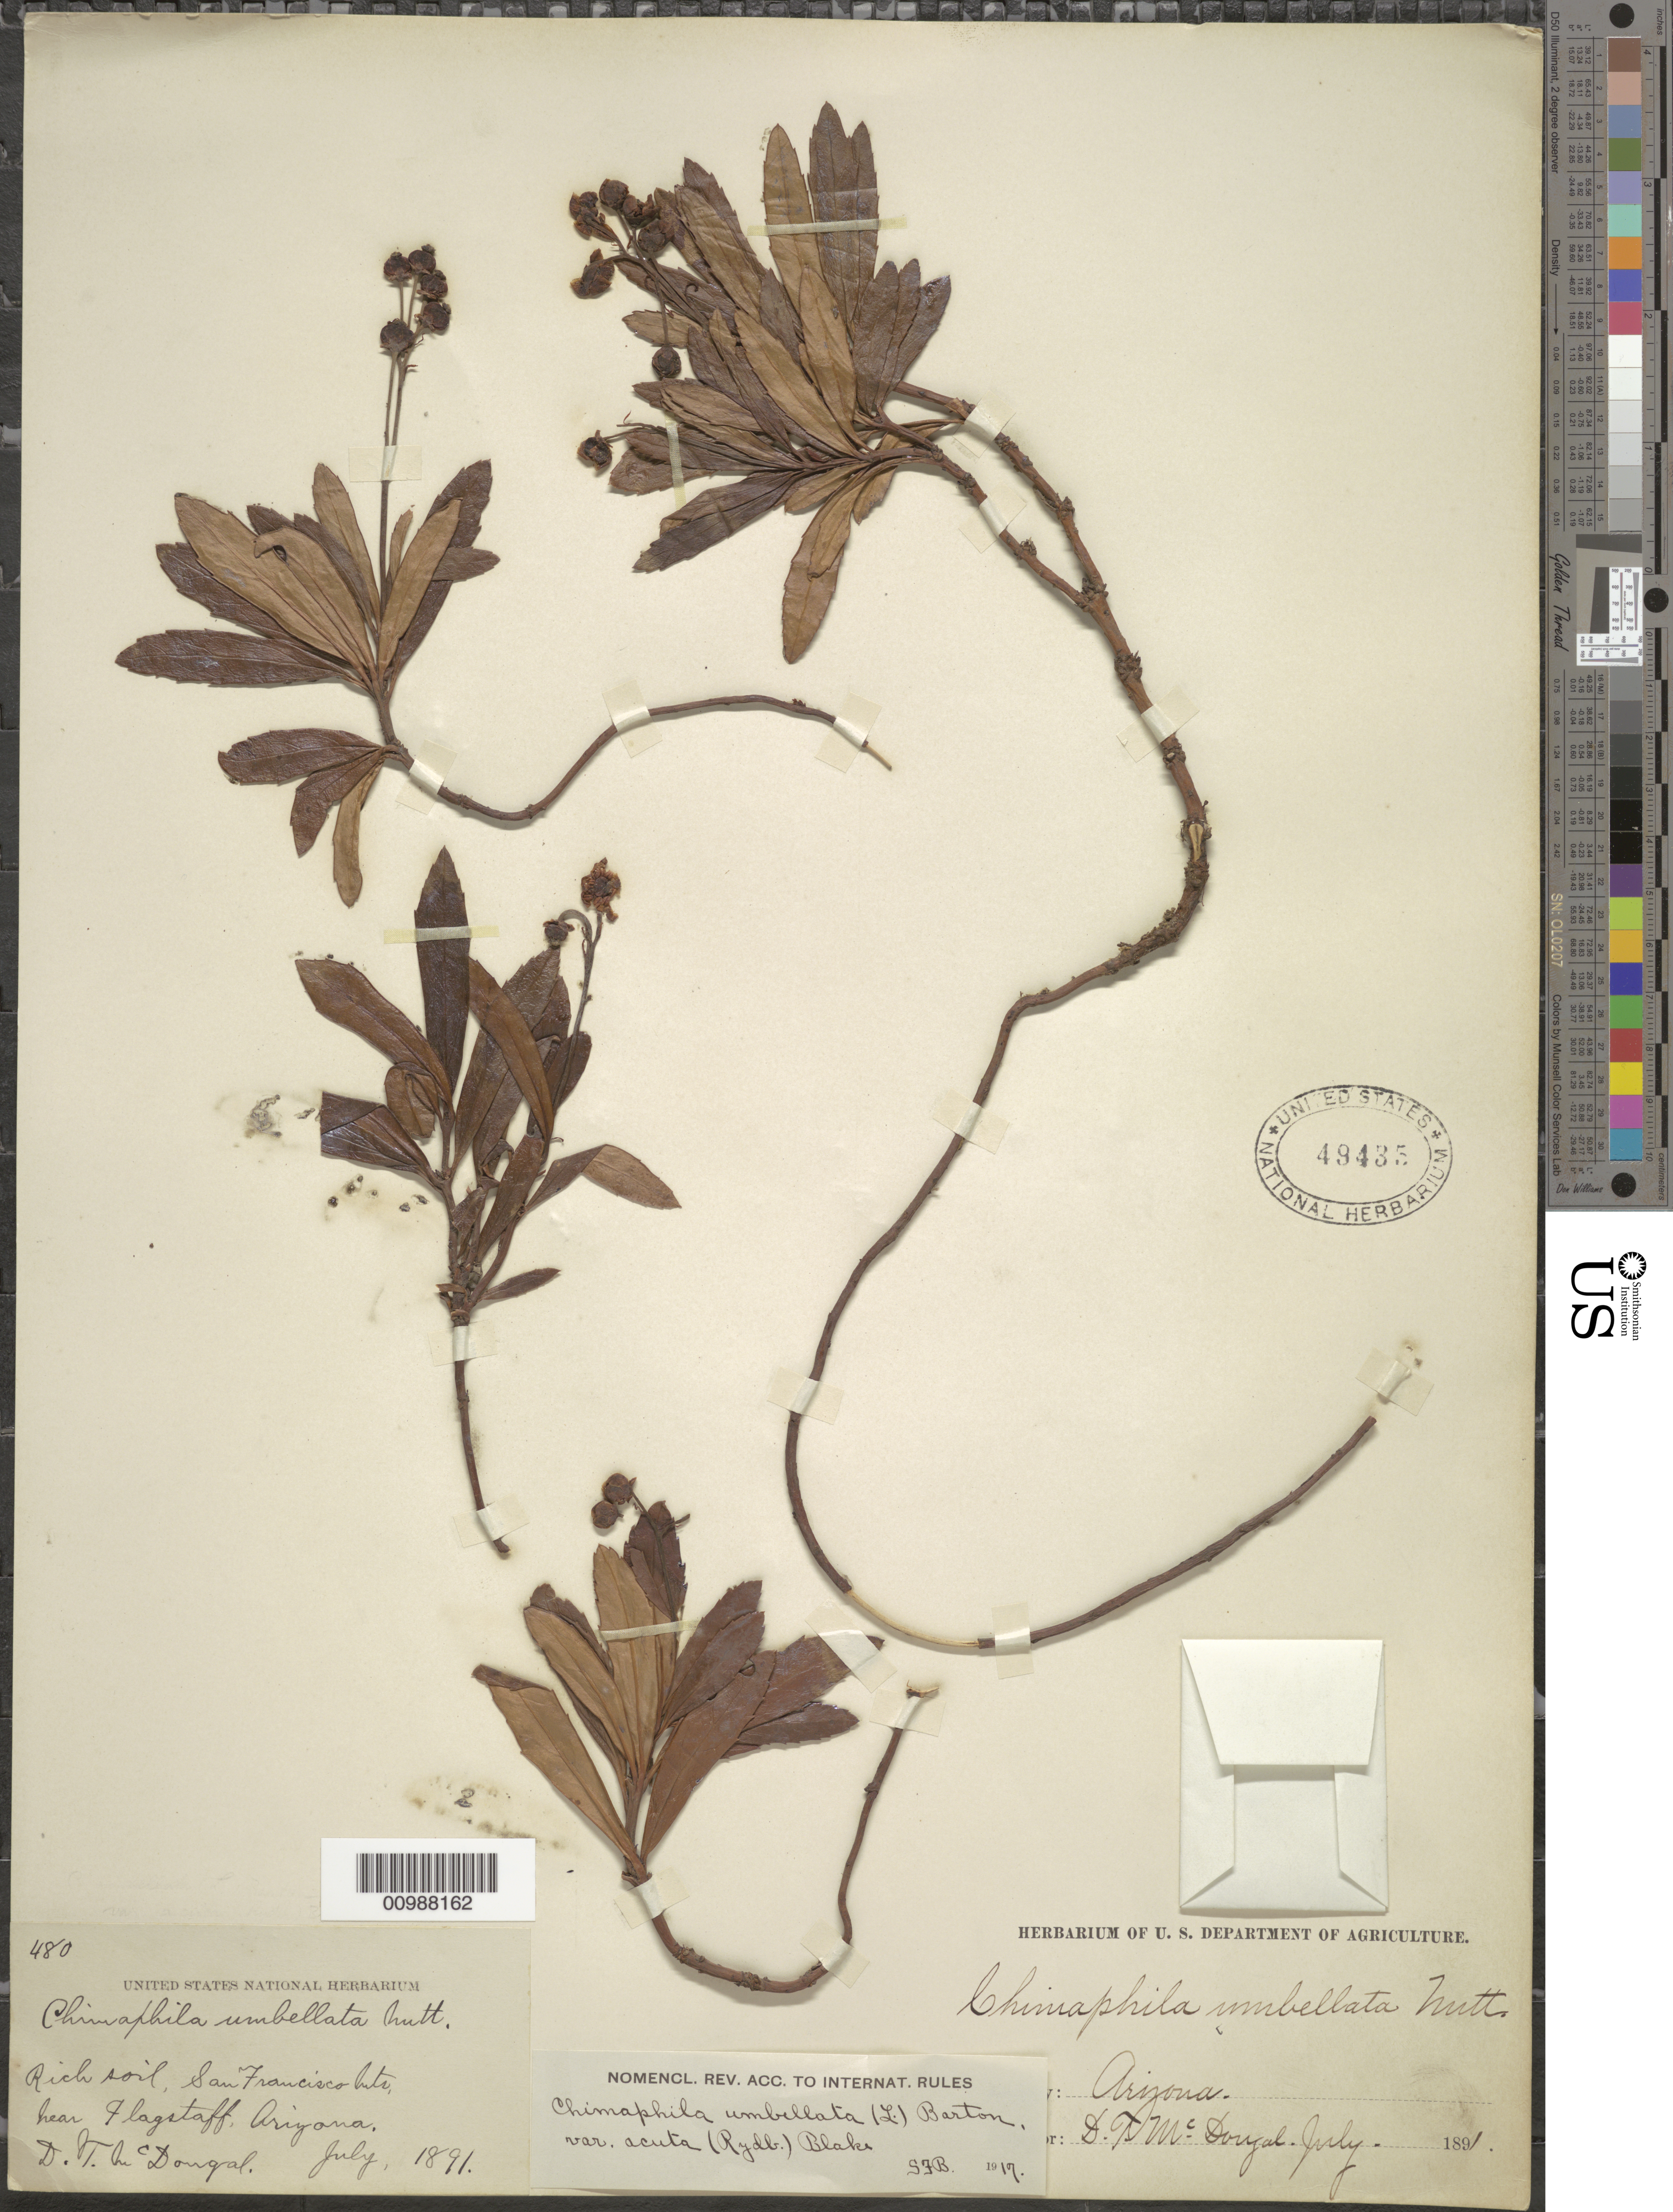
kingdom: Plantae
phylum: Tracheophyta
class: Magnoliopsida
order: Ericales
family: Ericaceae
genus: Chimaphila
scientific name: Chimaphila umbellata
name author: (L.) W.P.C. Barton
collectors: D. T. MacDougal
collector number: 480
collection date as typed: Jul 1891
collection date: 1891-07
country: United States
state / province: Arizona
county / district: Greenlee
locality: Rich soil, San Francisco Mountains near Flagstaff.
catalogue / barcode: US 49435